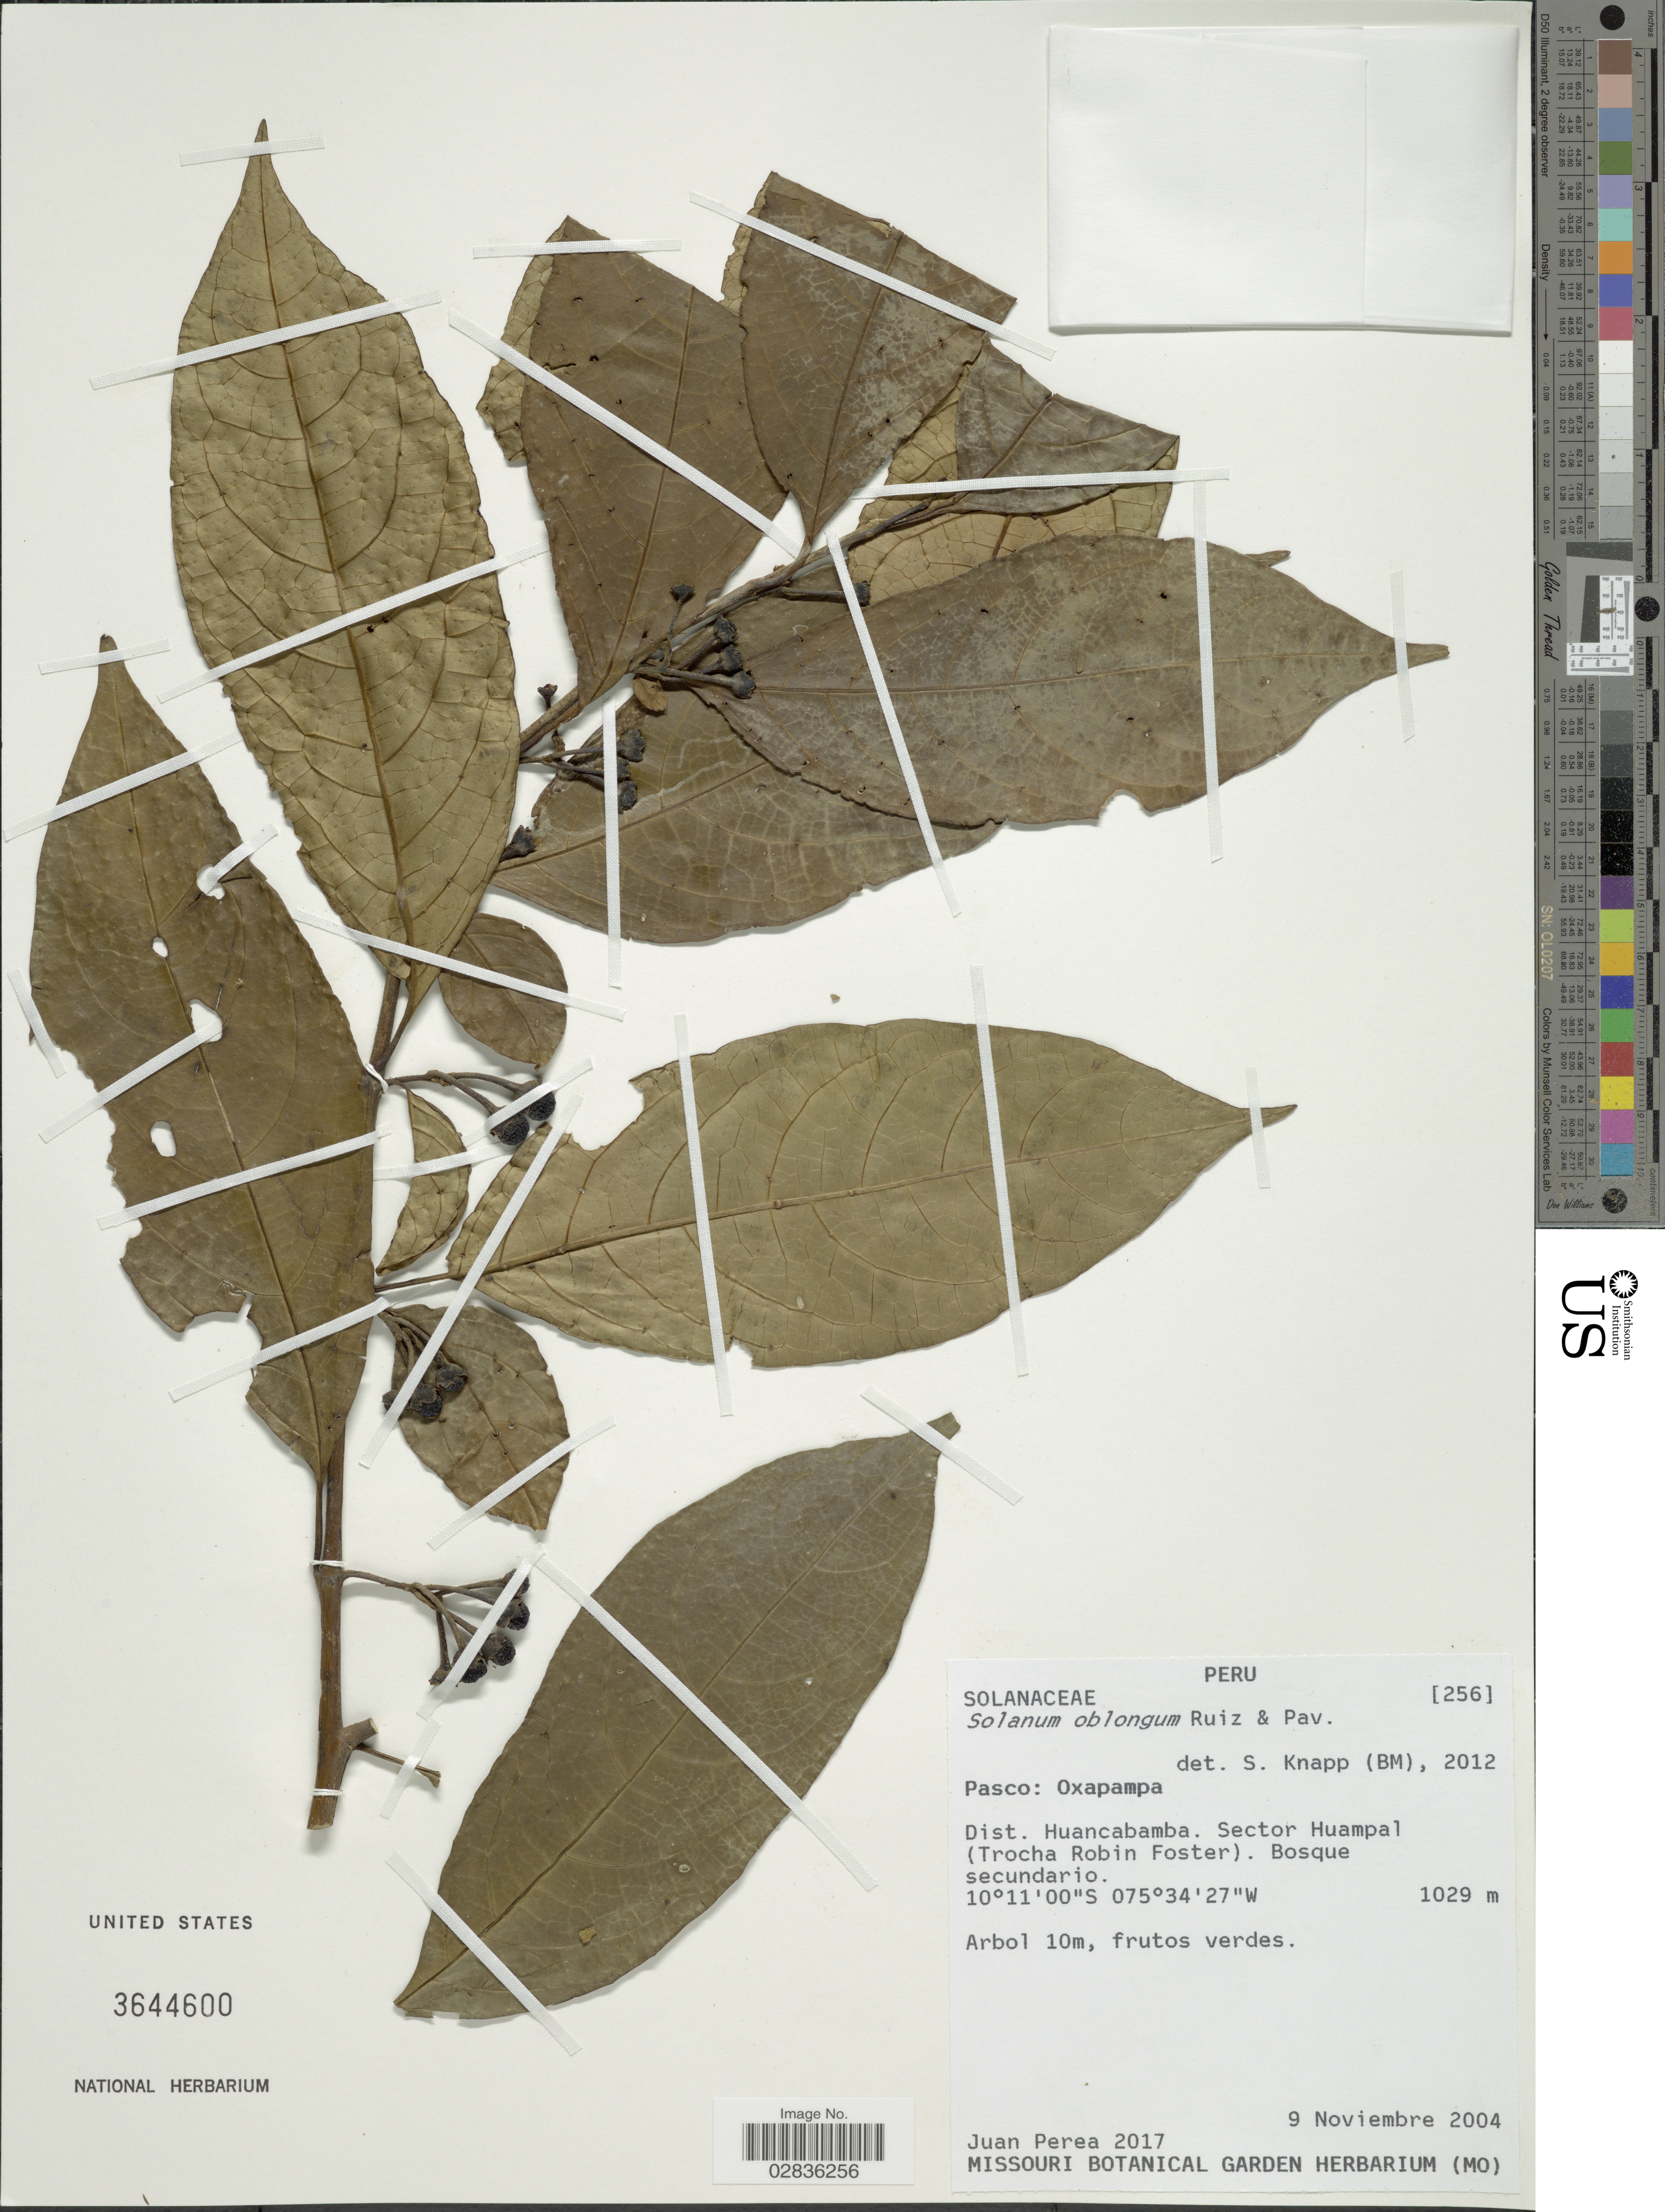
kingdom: Plantae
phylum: Tracheophyta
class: Magnoliopsida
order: Solanales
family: Solanaceae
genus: Solanum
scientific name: Solanum oblongum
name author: Ruiz & Pav.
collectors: J. Perea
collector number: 2017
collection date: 2004-11-09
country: Peru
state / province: Pasco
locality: Pasco: Oxapampa. Dist. Huancabamba. Sector Huampal (Trocha Robin Foster).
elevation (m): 1029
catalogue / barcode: US 3644600